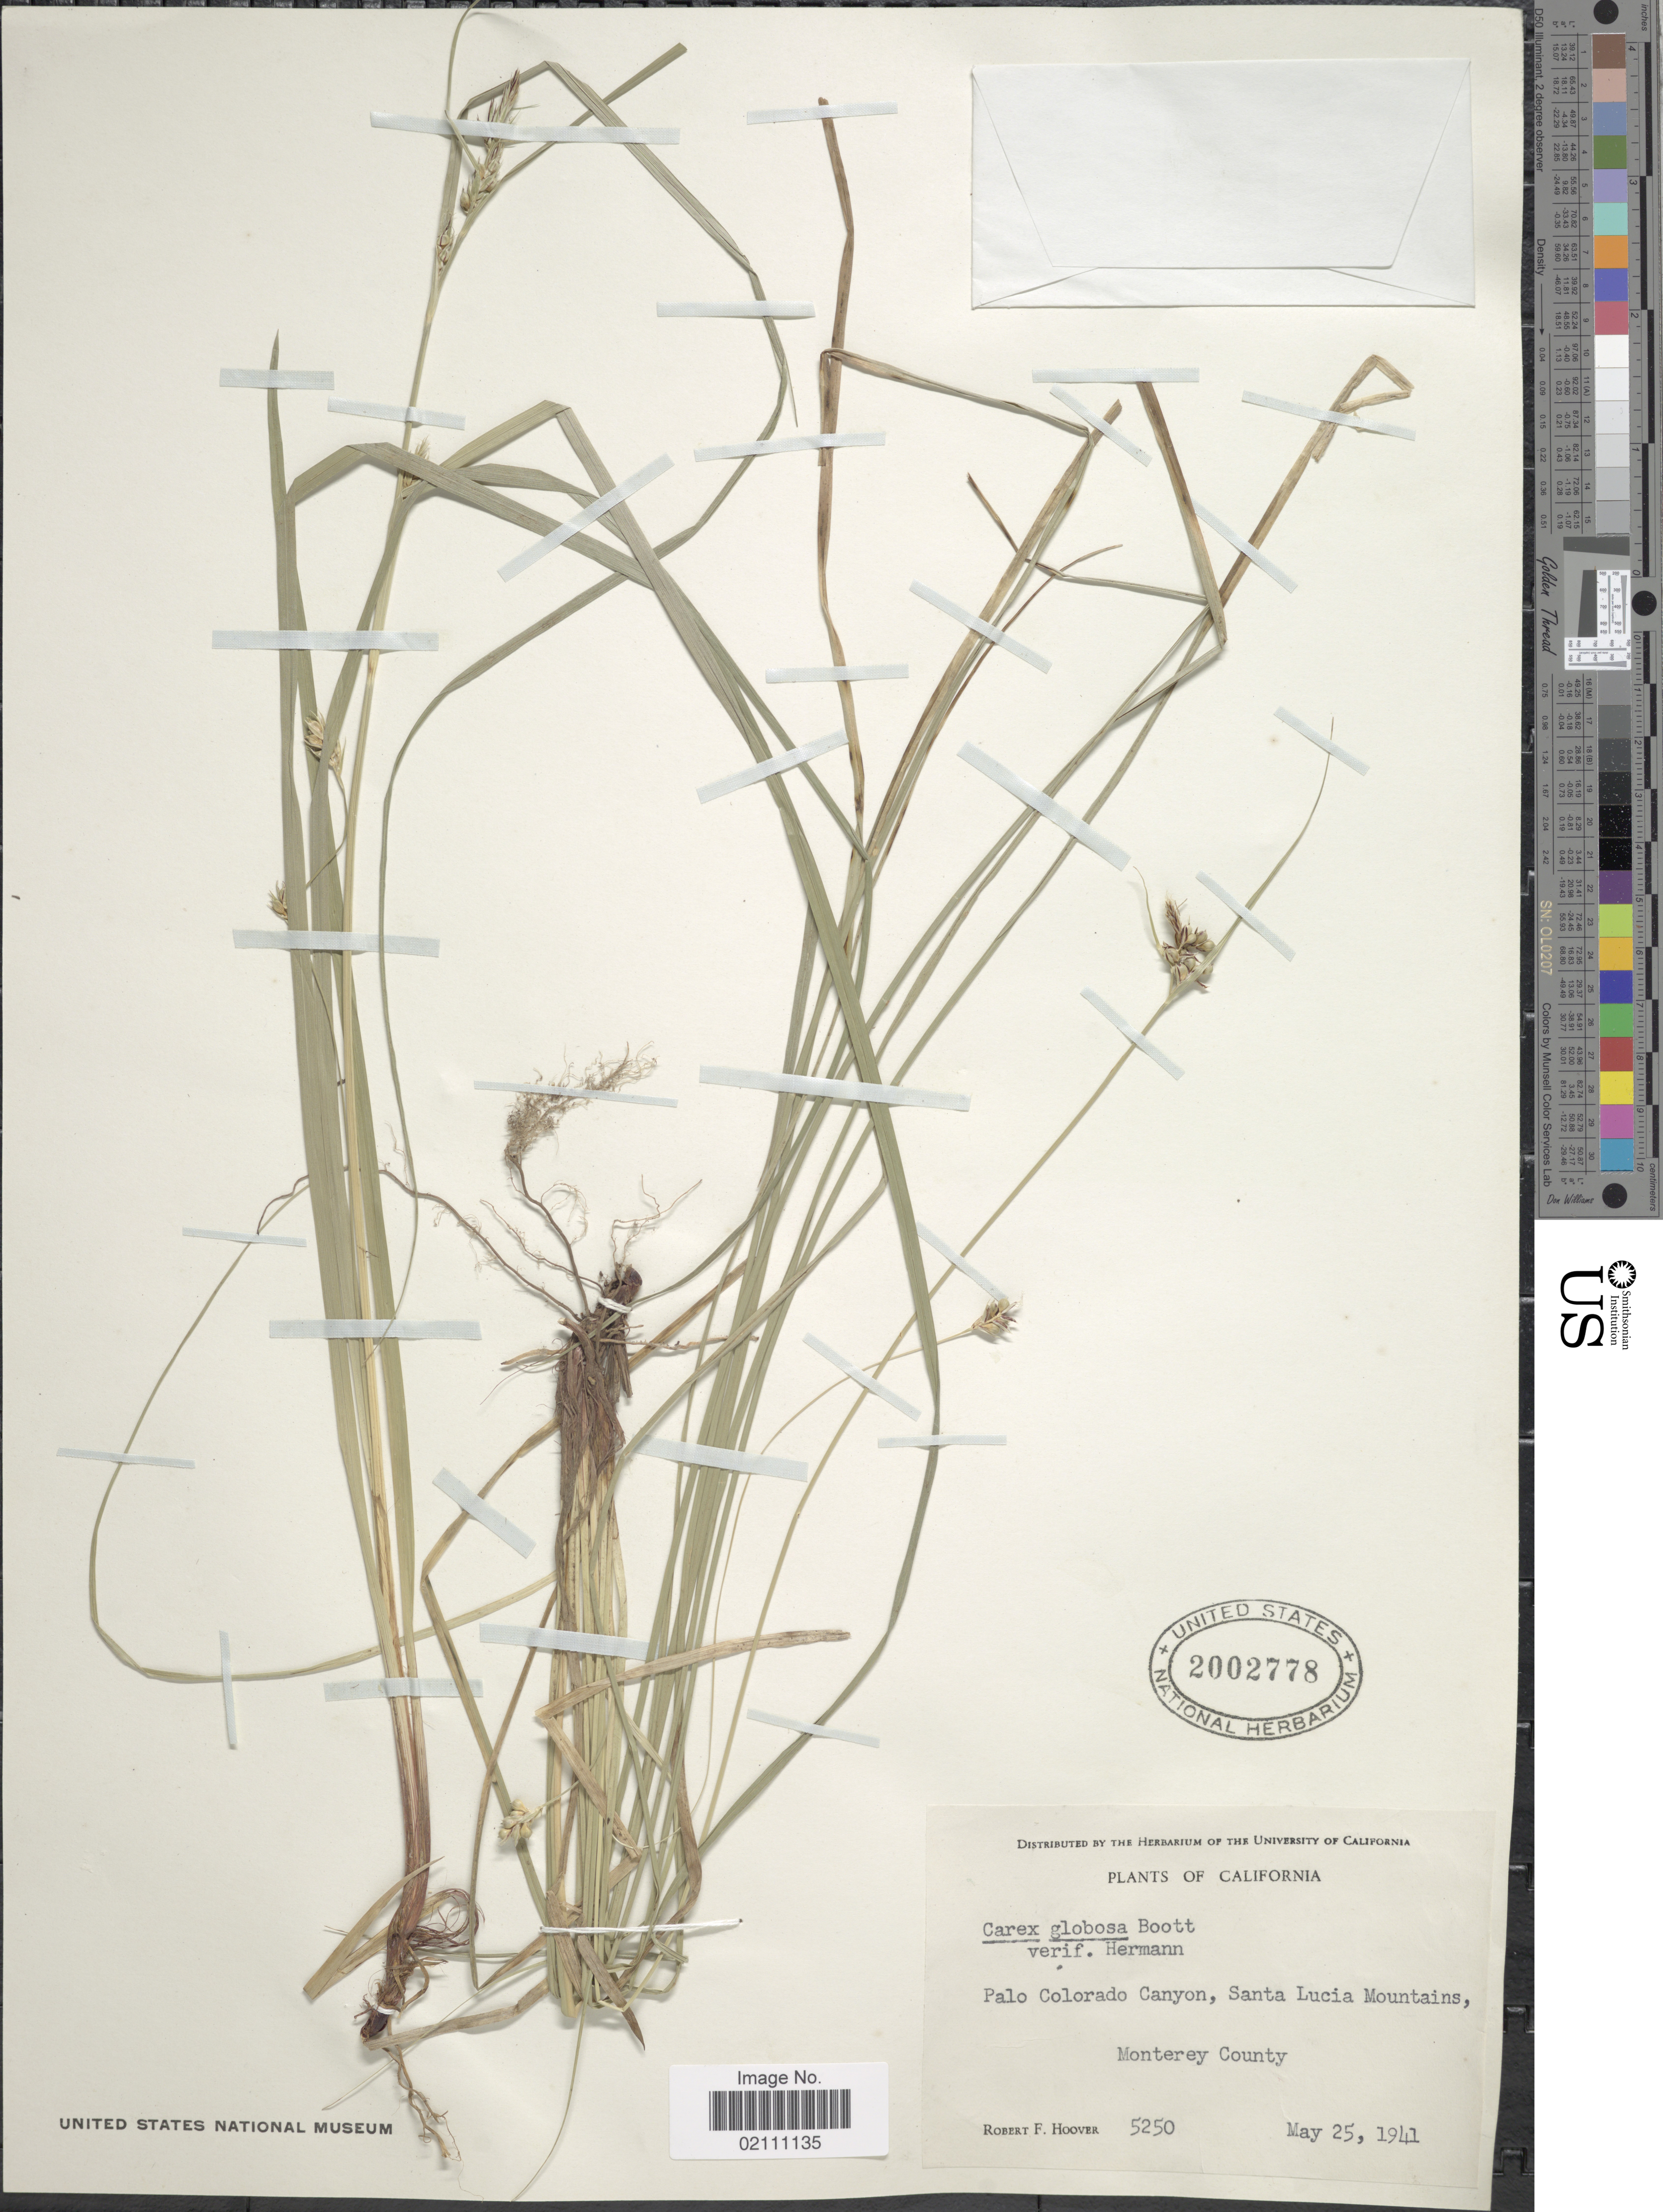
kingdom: Plantae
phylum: Tracheophyta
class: Liliopsida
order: Poales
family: Cyperaceae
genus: Carex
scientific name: Carex globosa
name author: Boott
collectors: R. F. Hoover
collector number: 5250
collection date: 1941-05-25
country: United States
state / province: California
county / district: Monterey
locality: Palo Colorado Canyon, Santa Lucia Mountains, Monterey County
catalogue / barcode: US 2002778